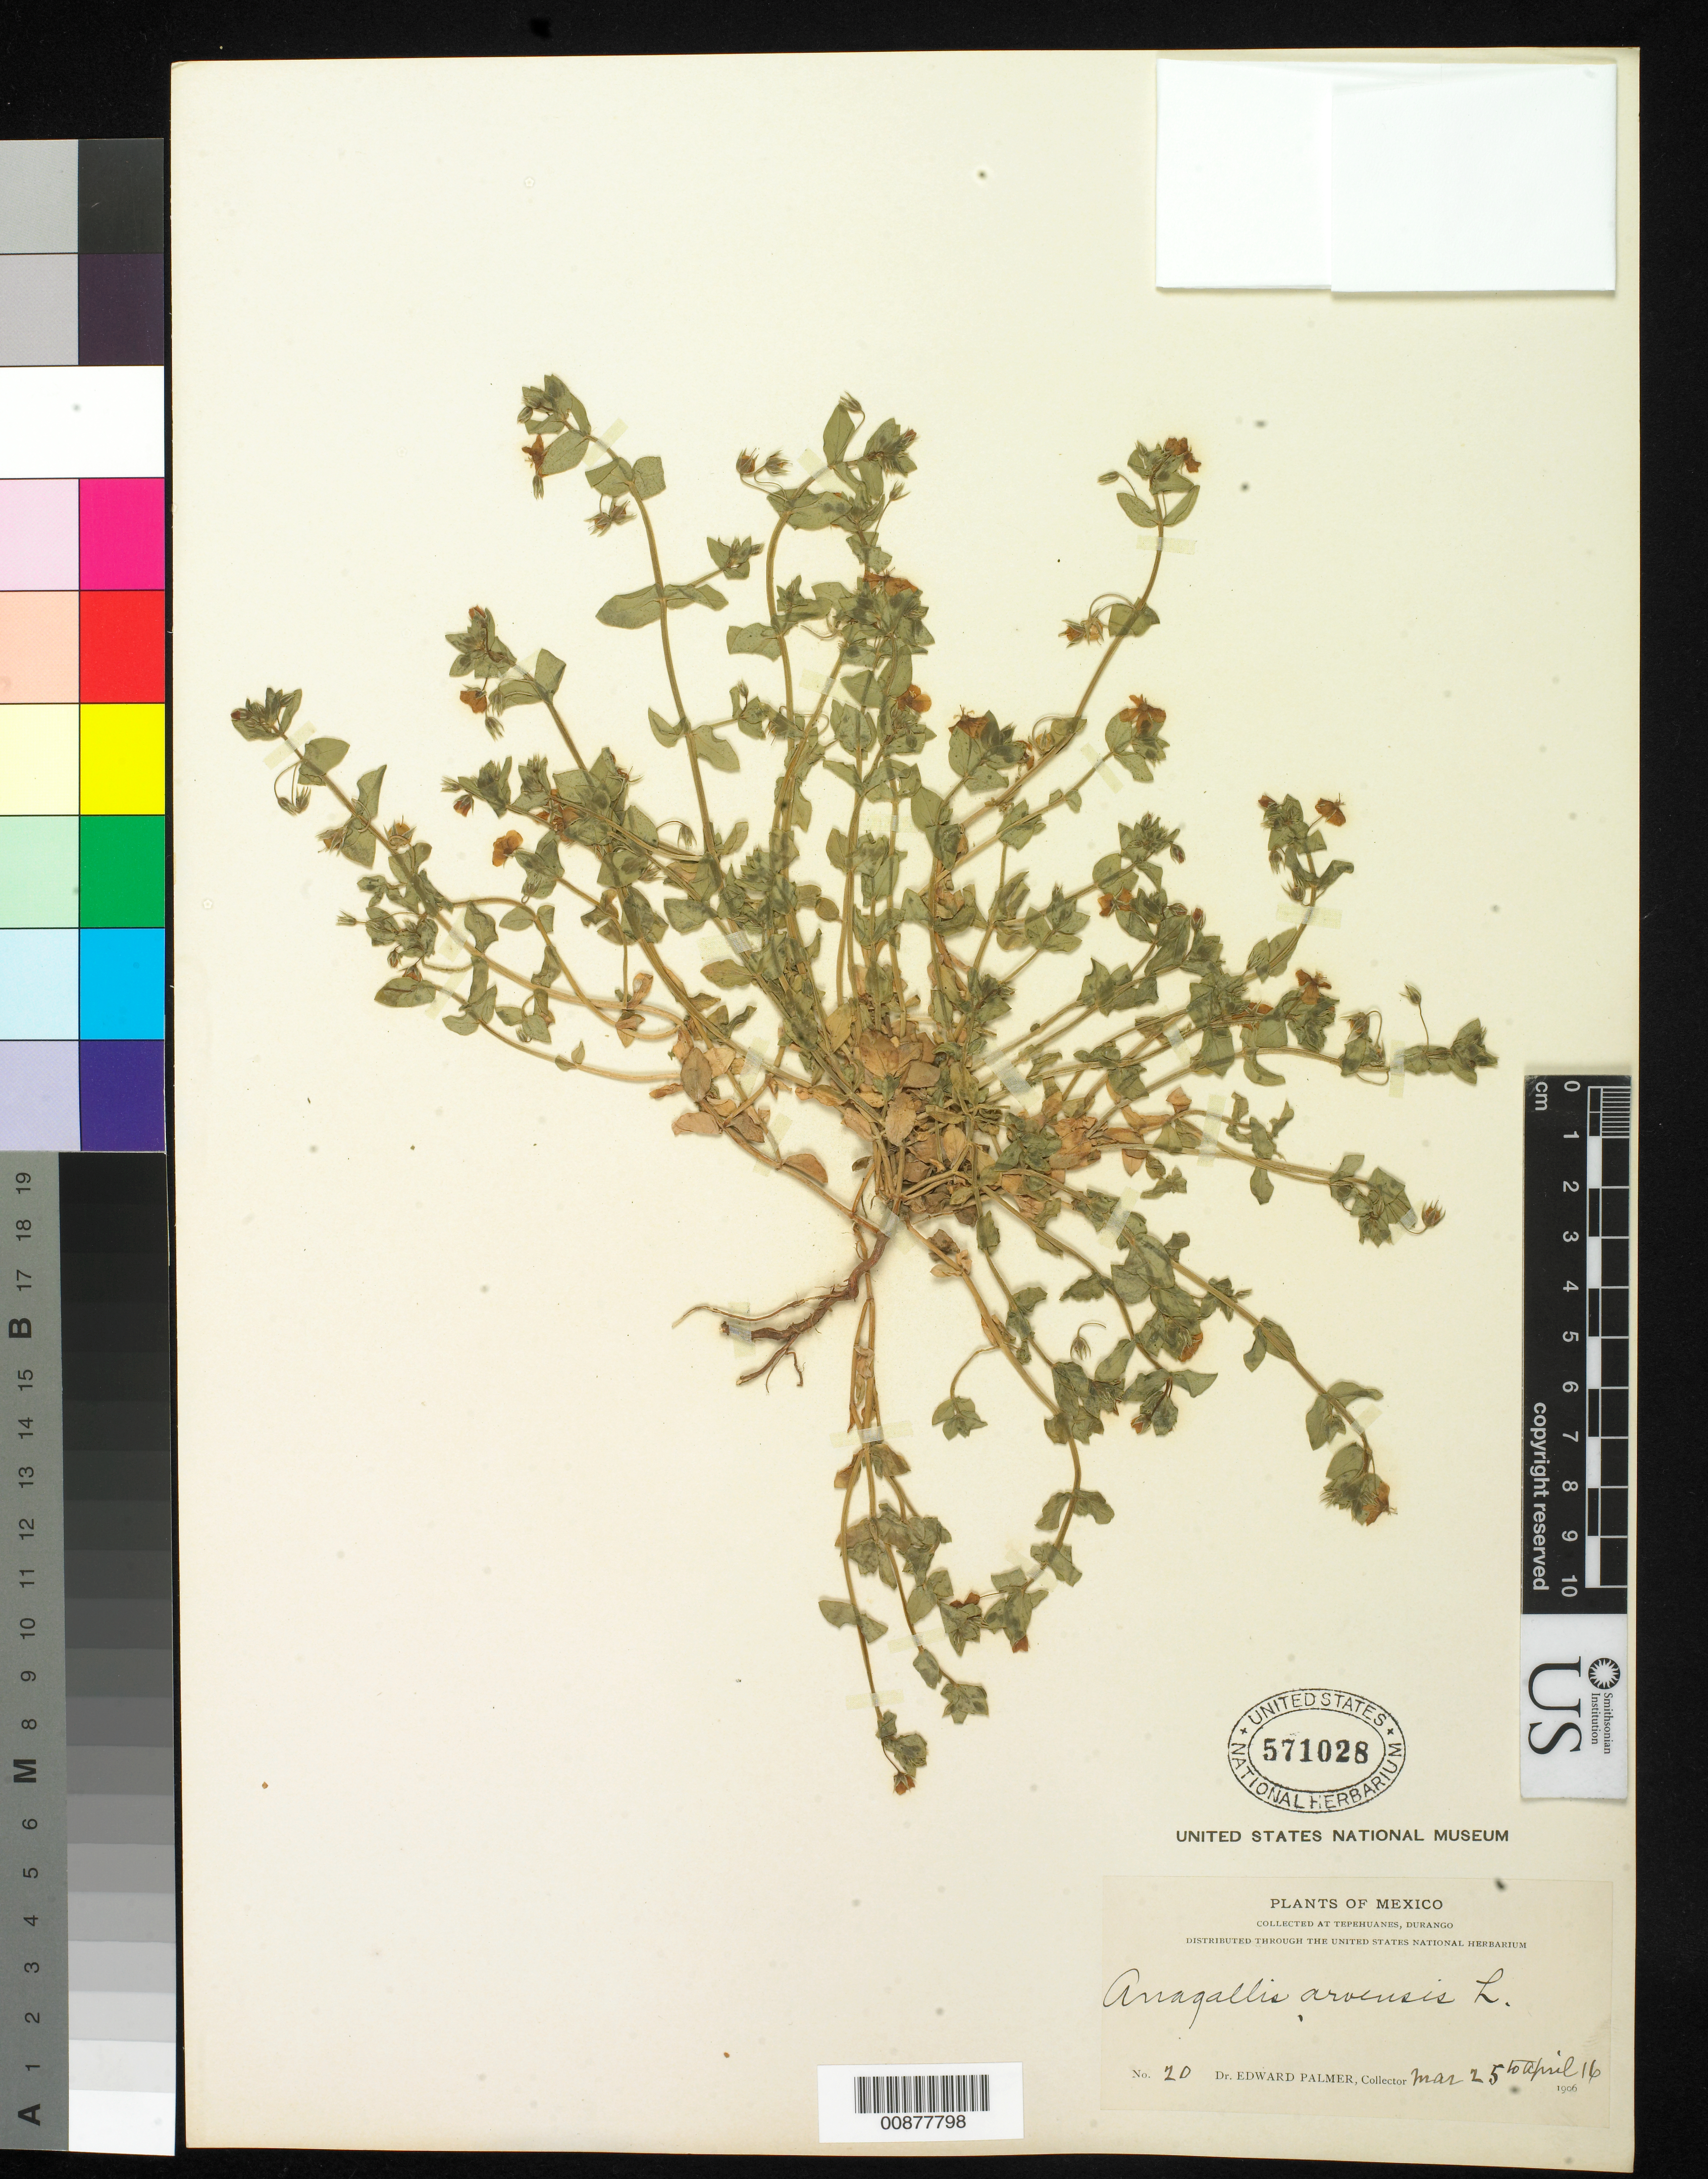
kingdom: Plantae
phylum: Tracheophyta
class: Magnoliopsida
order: Ericales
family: Primulaceae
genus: Anagallis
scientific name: Anagallis arvensis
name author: L.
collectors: E. Palmer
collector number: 20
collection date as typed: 25 Mar 1906 to 16 Apr 1906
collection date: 1906-03-25/1906-04-16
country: Mexico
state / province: Durango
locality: Tepehuanes, Durango.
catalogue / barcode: US 571028